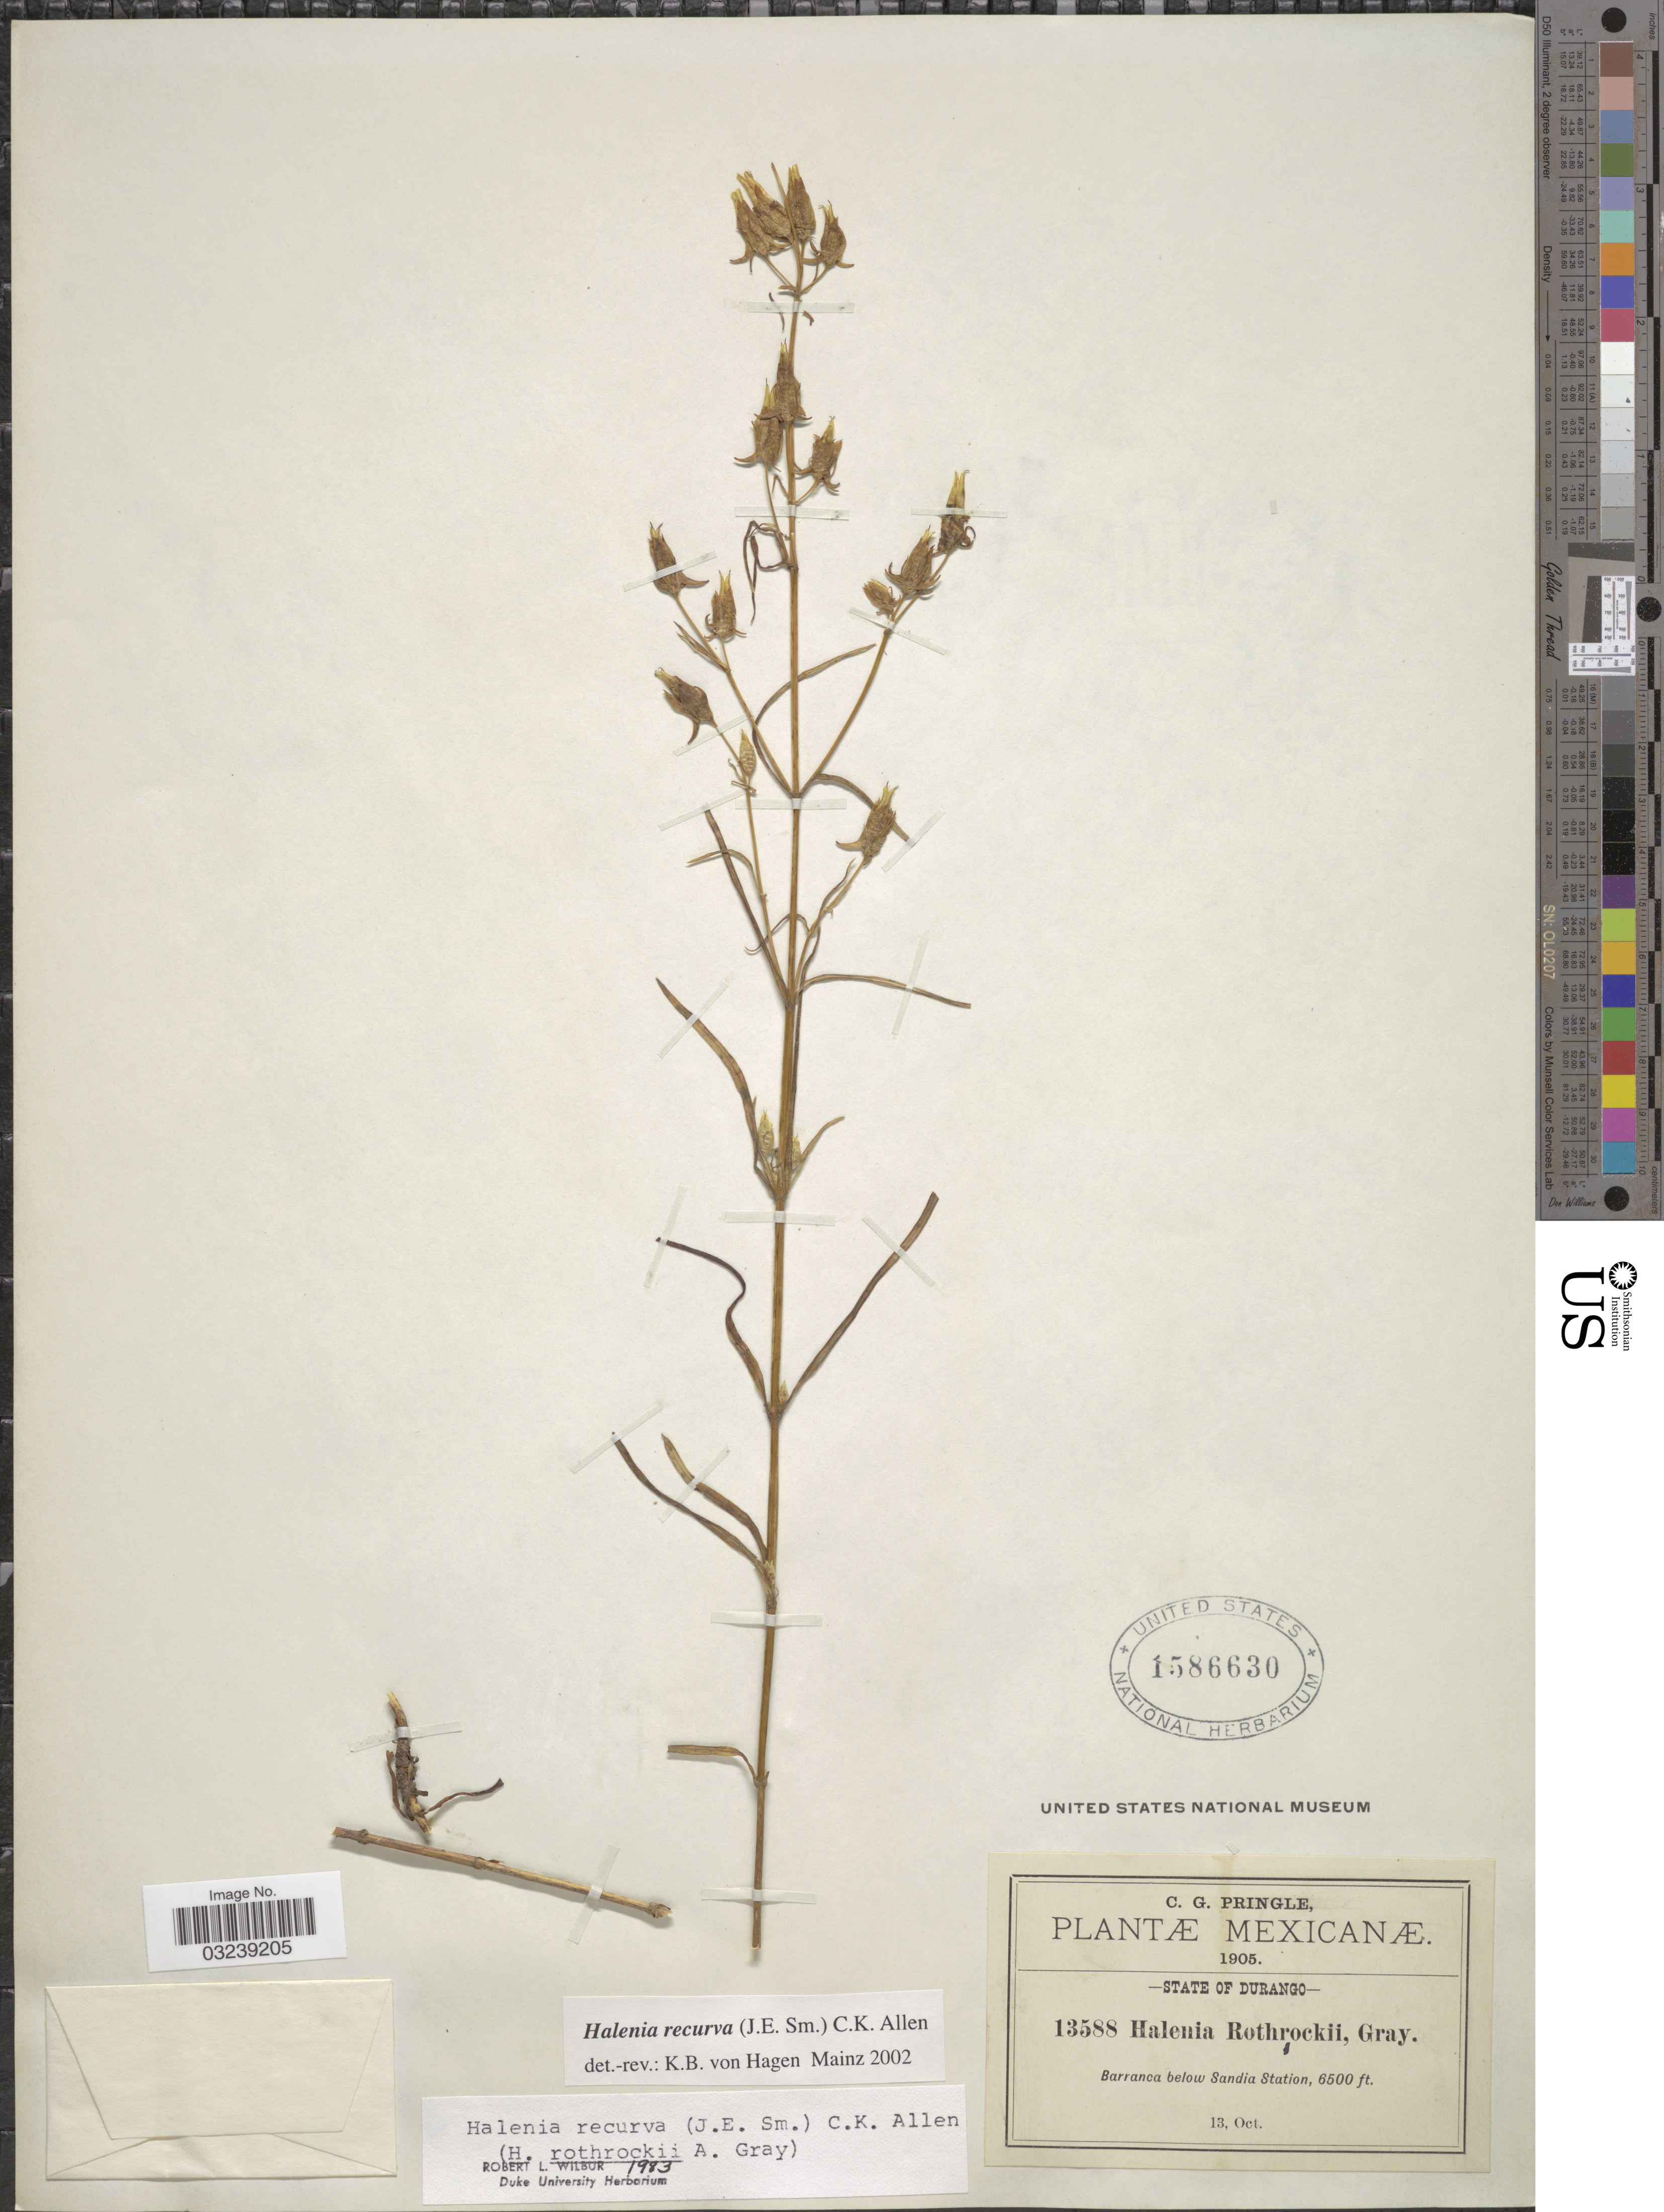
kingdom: Plantae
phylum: Tracheophyta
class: Magnoliopsida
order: Gentianales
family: Gentianaceae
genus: Halenia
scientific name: Halenia recurva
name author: (Sm.) C.K. Allen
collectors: C. G. Pringle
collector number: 13588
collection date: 1905-10-13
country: Mexico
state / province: Durango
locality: Barranca below Sandia Station.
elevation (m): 1981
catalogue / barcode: US 1586630